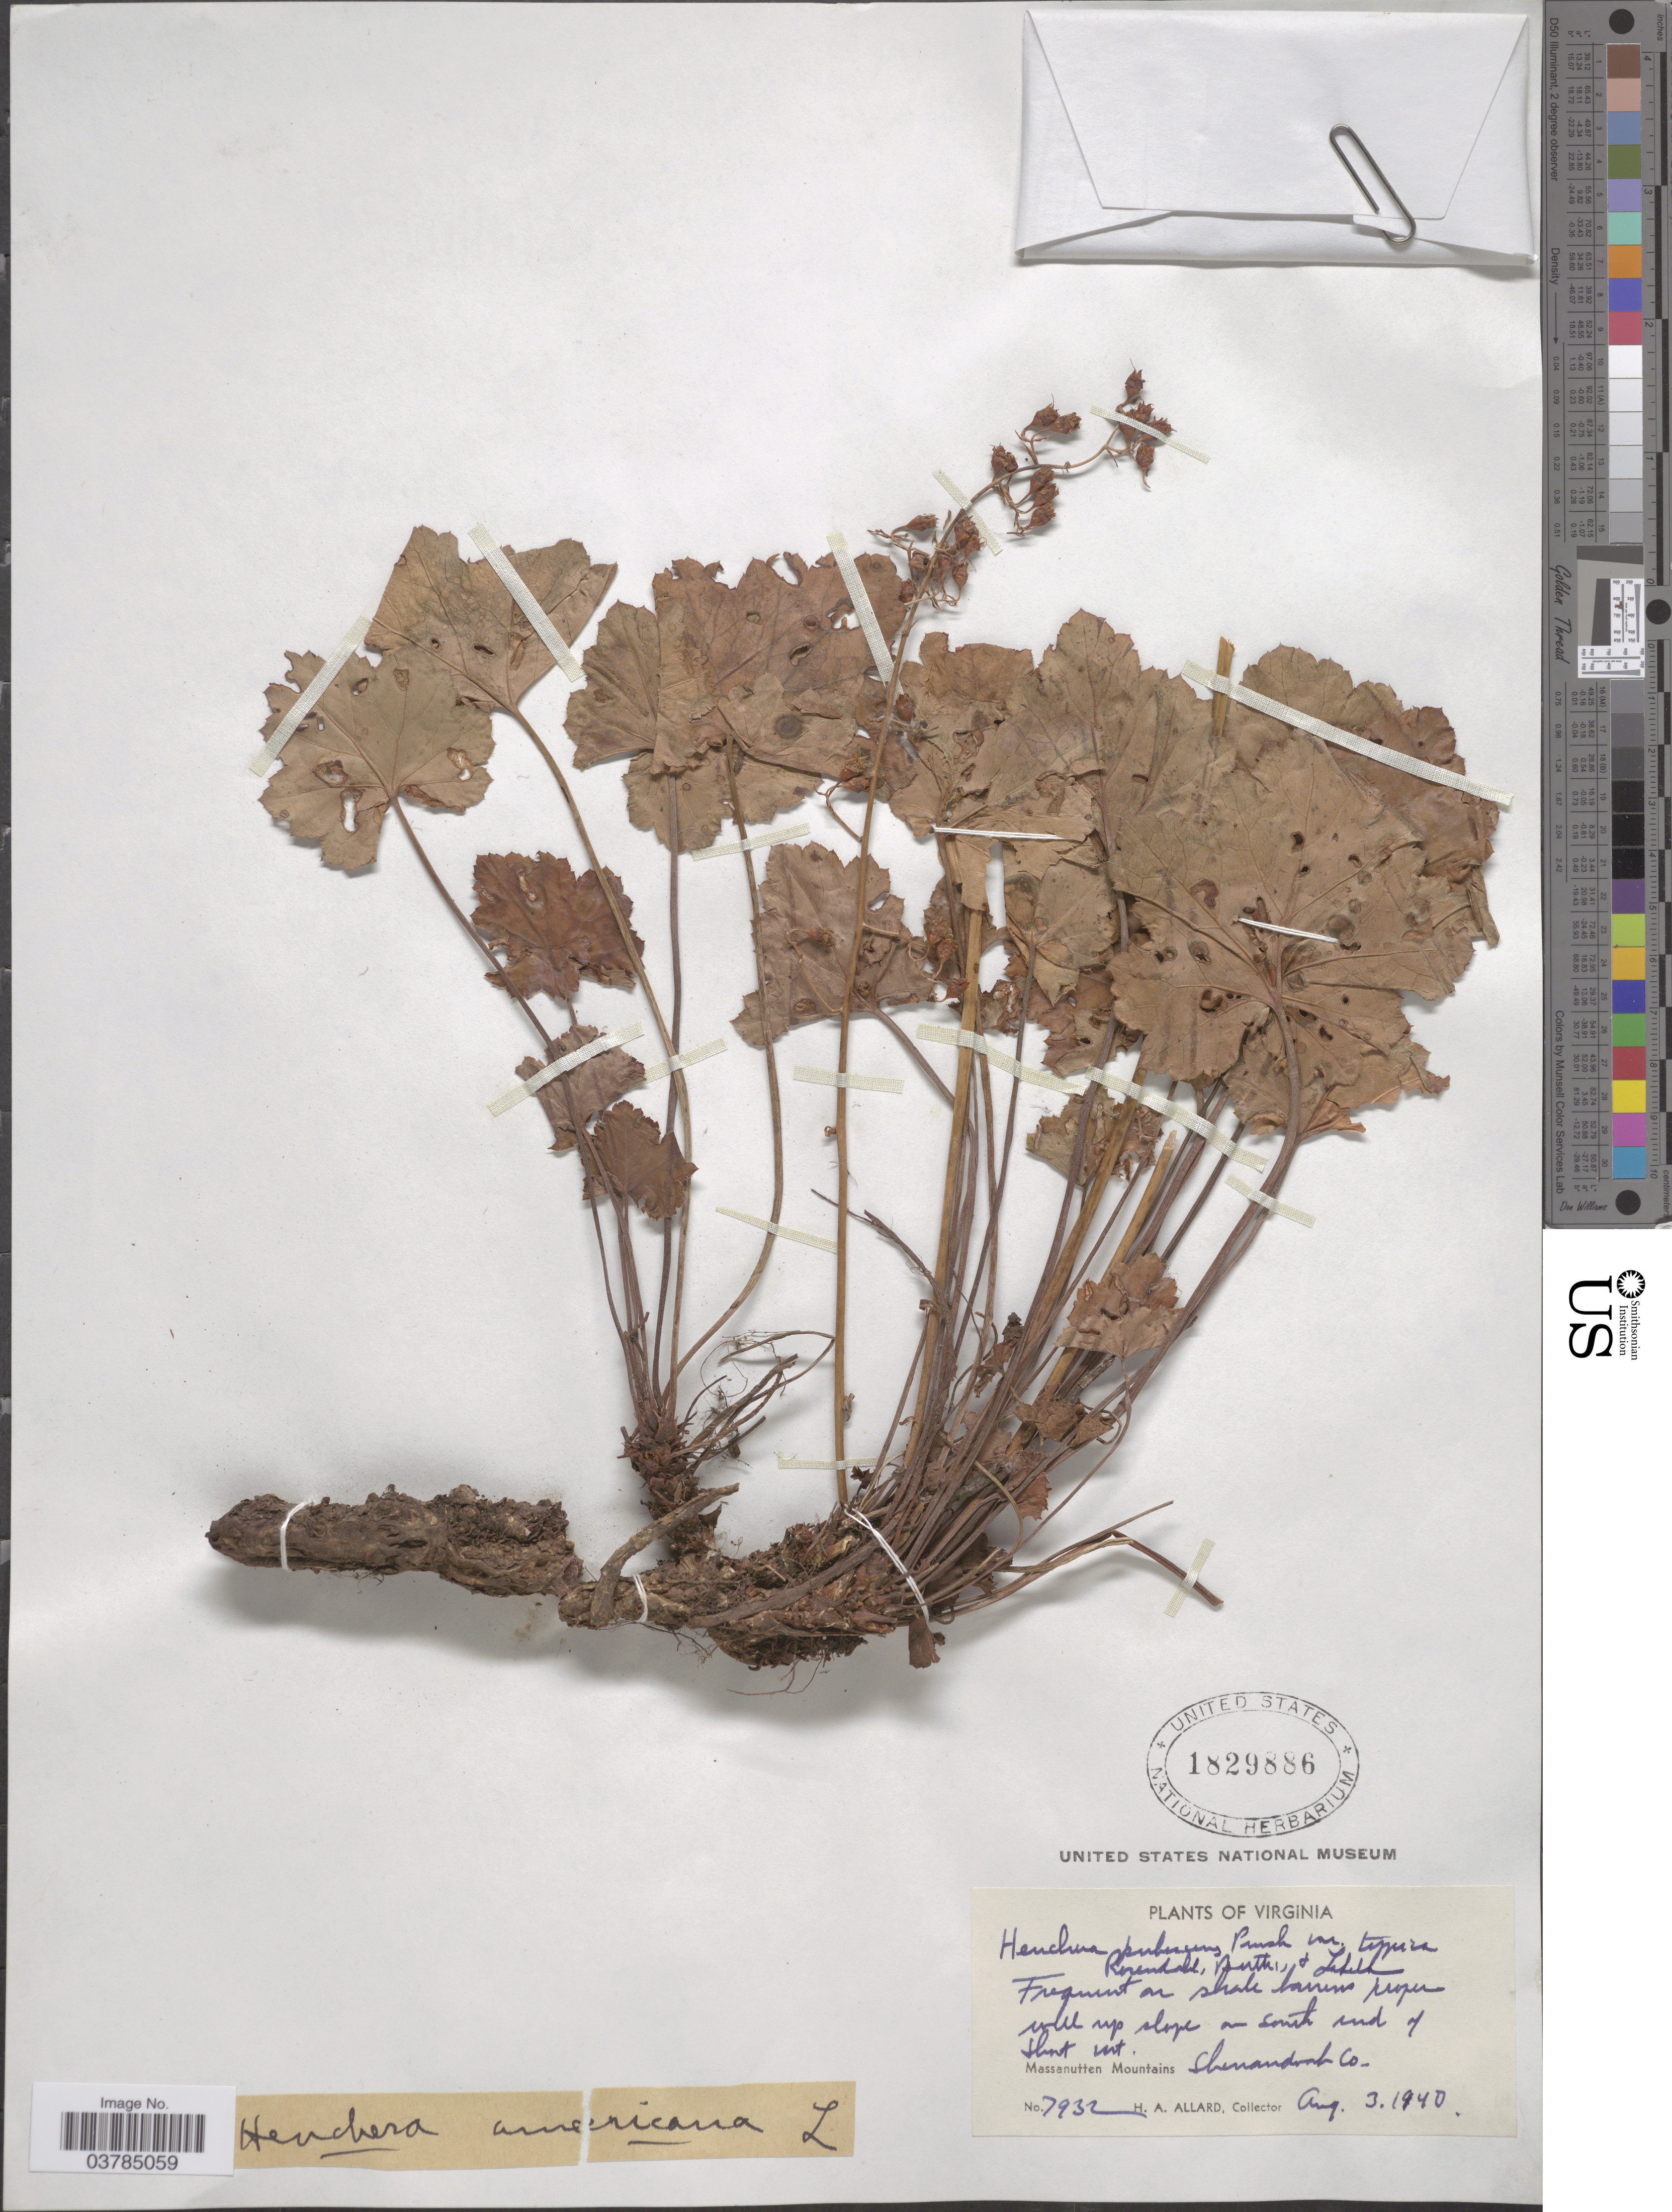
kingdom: Plantae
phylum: Tracheophyta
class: Magnoliopsida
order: Saxifragales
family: Saxifragaceae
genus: Heuchera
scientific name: Heuchera pubescens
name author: Pursh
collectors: H. A. Allard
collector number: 7932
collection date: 1940-08-03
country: United States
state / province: Virginia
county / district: Shenandoah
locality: Frequent on shale barrens proper well up slope on south end of Short Mt. Massanutten Mountains. Shenandoah Co.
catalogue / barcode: US 1829886